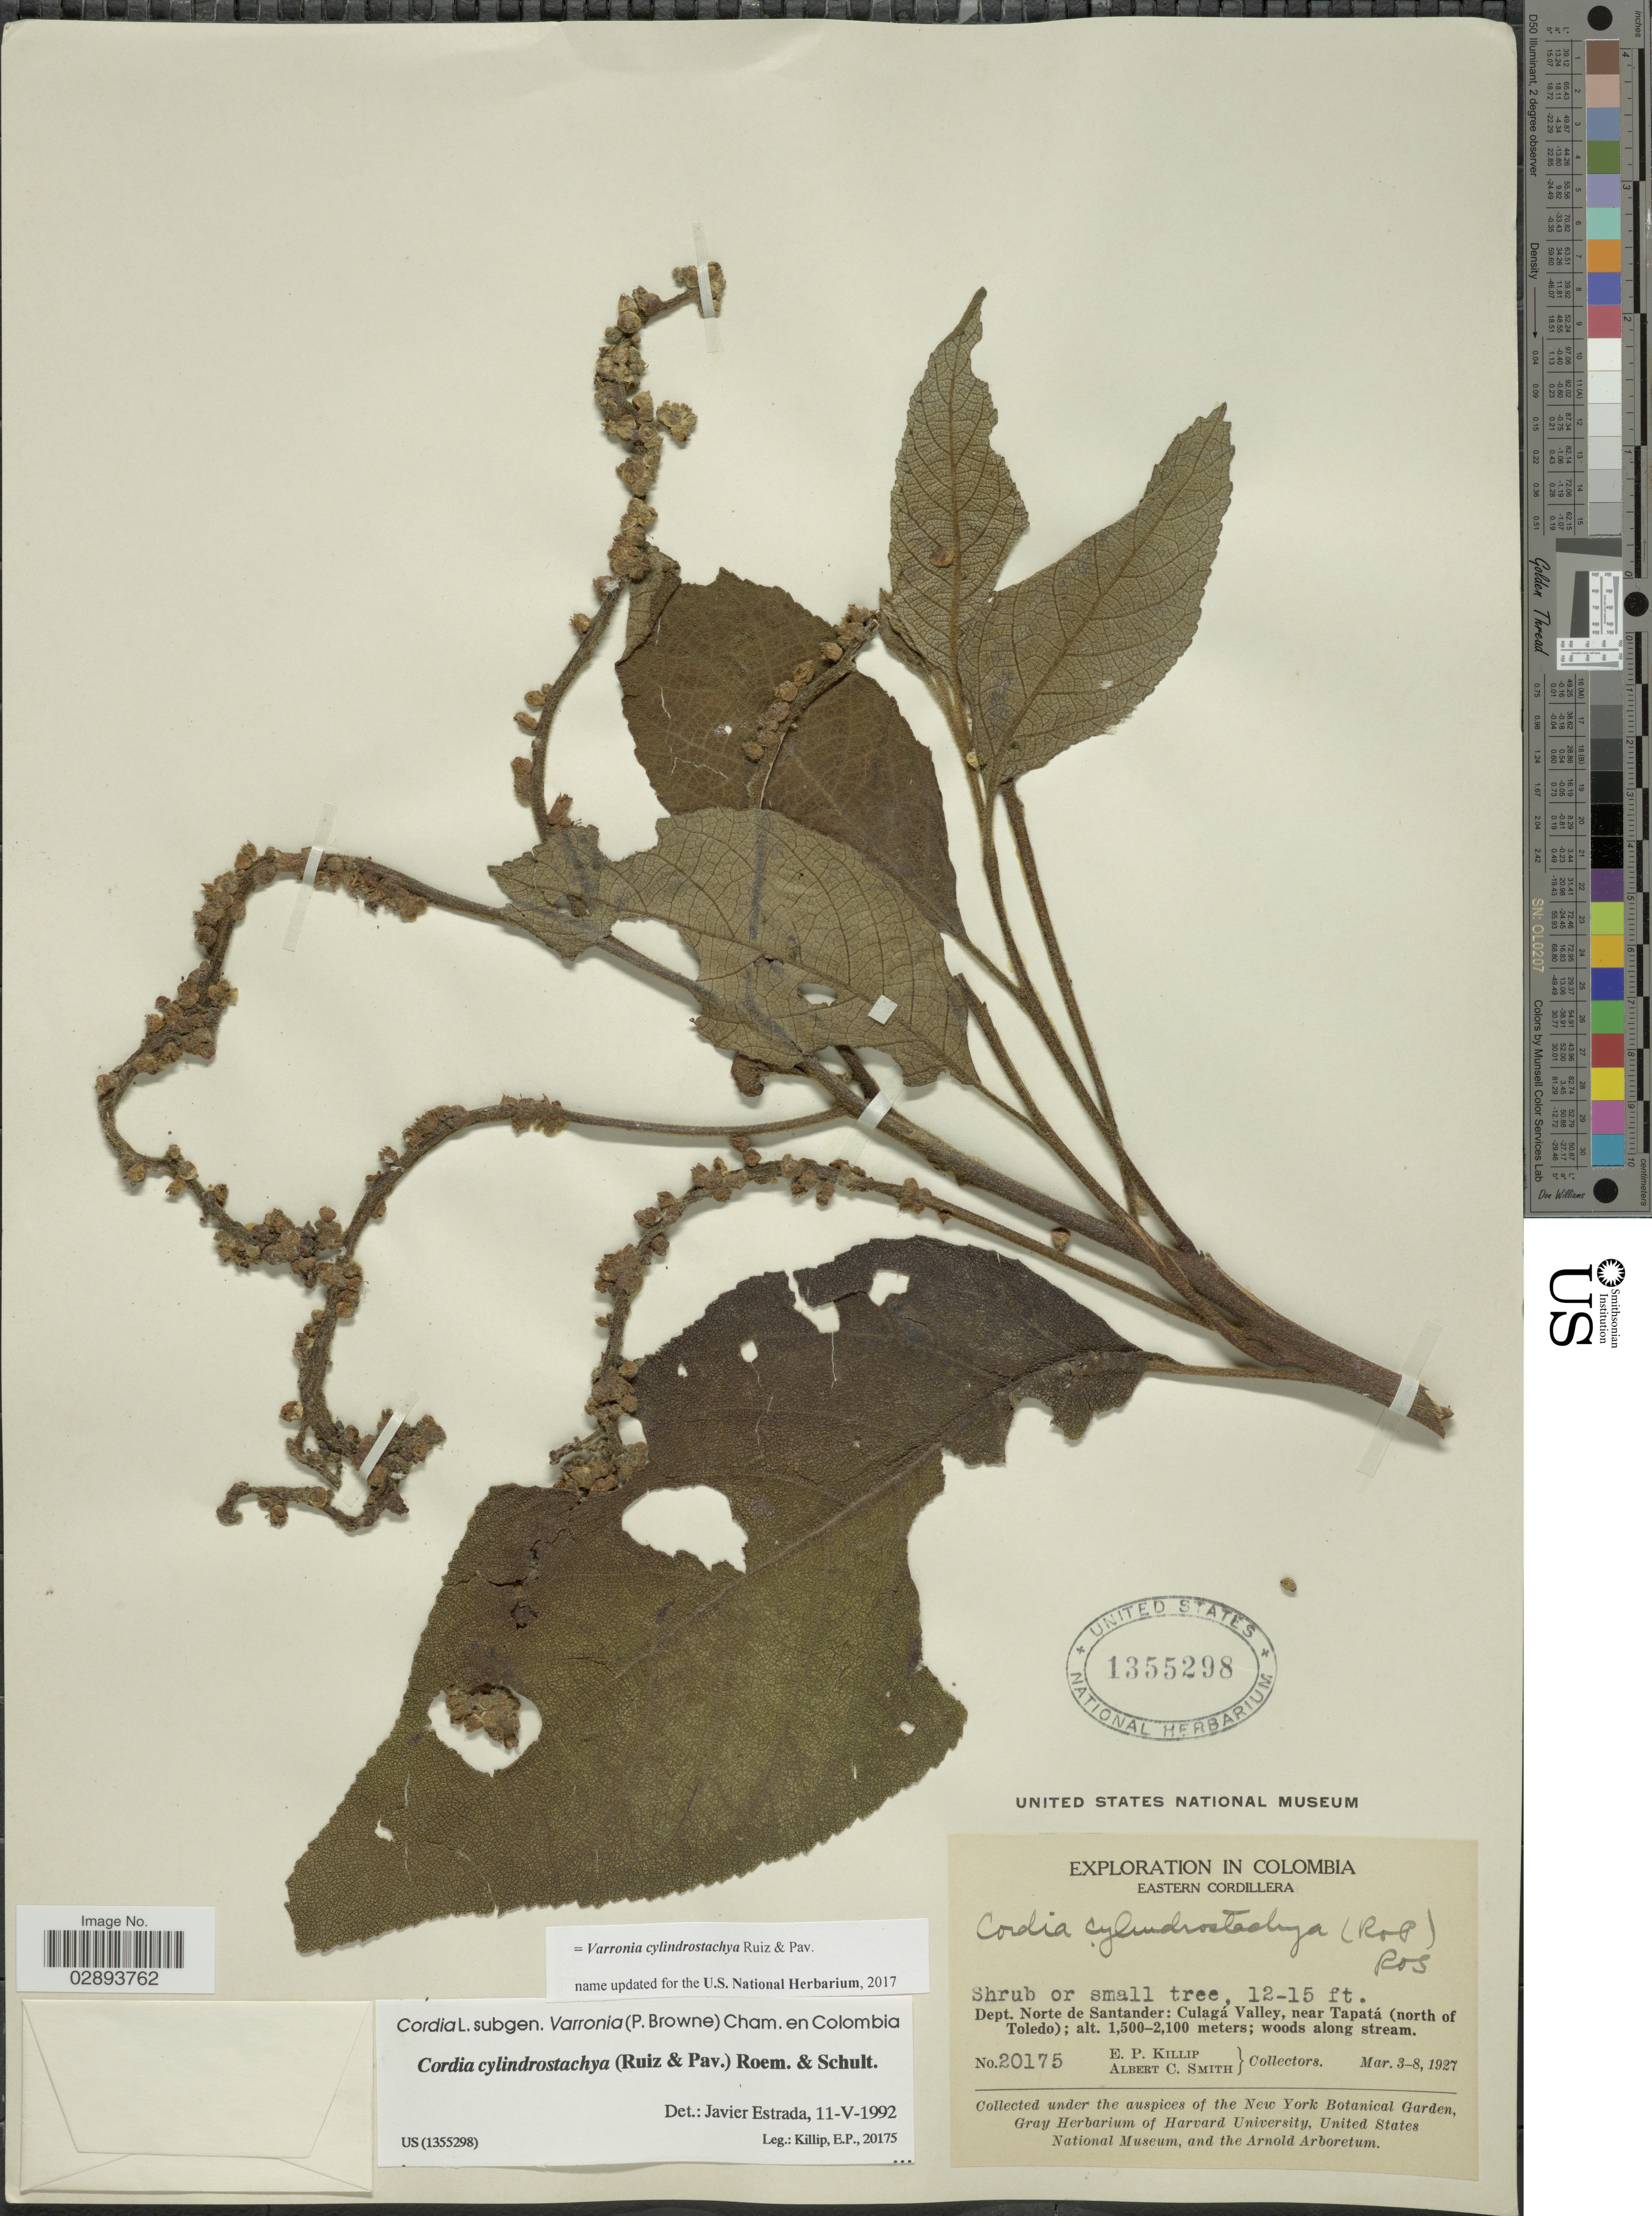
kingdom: Plantae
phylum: Tracheophyta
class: Magnoliopsida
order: Boraginales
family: Cordiaceae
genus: Varronia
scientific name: Varronia cylindrostachya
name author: Ruiz & Pav.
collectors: E. P. Killip & A. C. Smith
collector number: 20175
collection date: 1927-03-03/1927-03-08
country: Colombia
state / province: Norte de Santander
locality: Eastern Cordillera, Dept. Norte de Santander, Culagá Valley, near Tapatá (north of Toledo).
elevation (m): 1500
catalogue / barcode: US 1355298